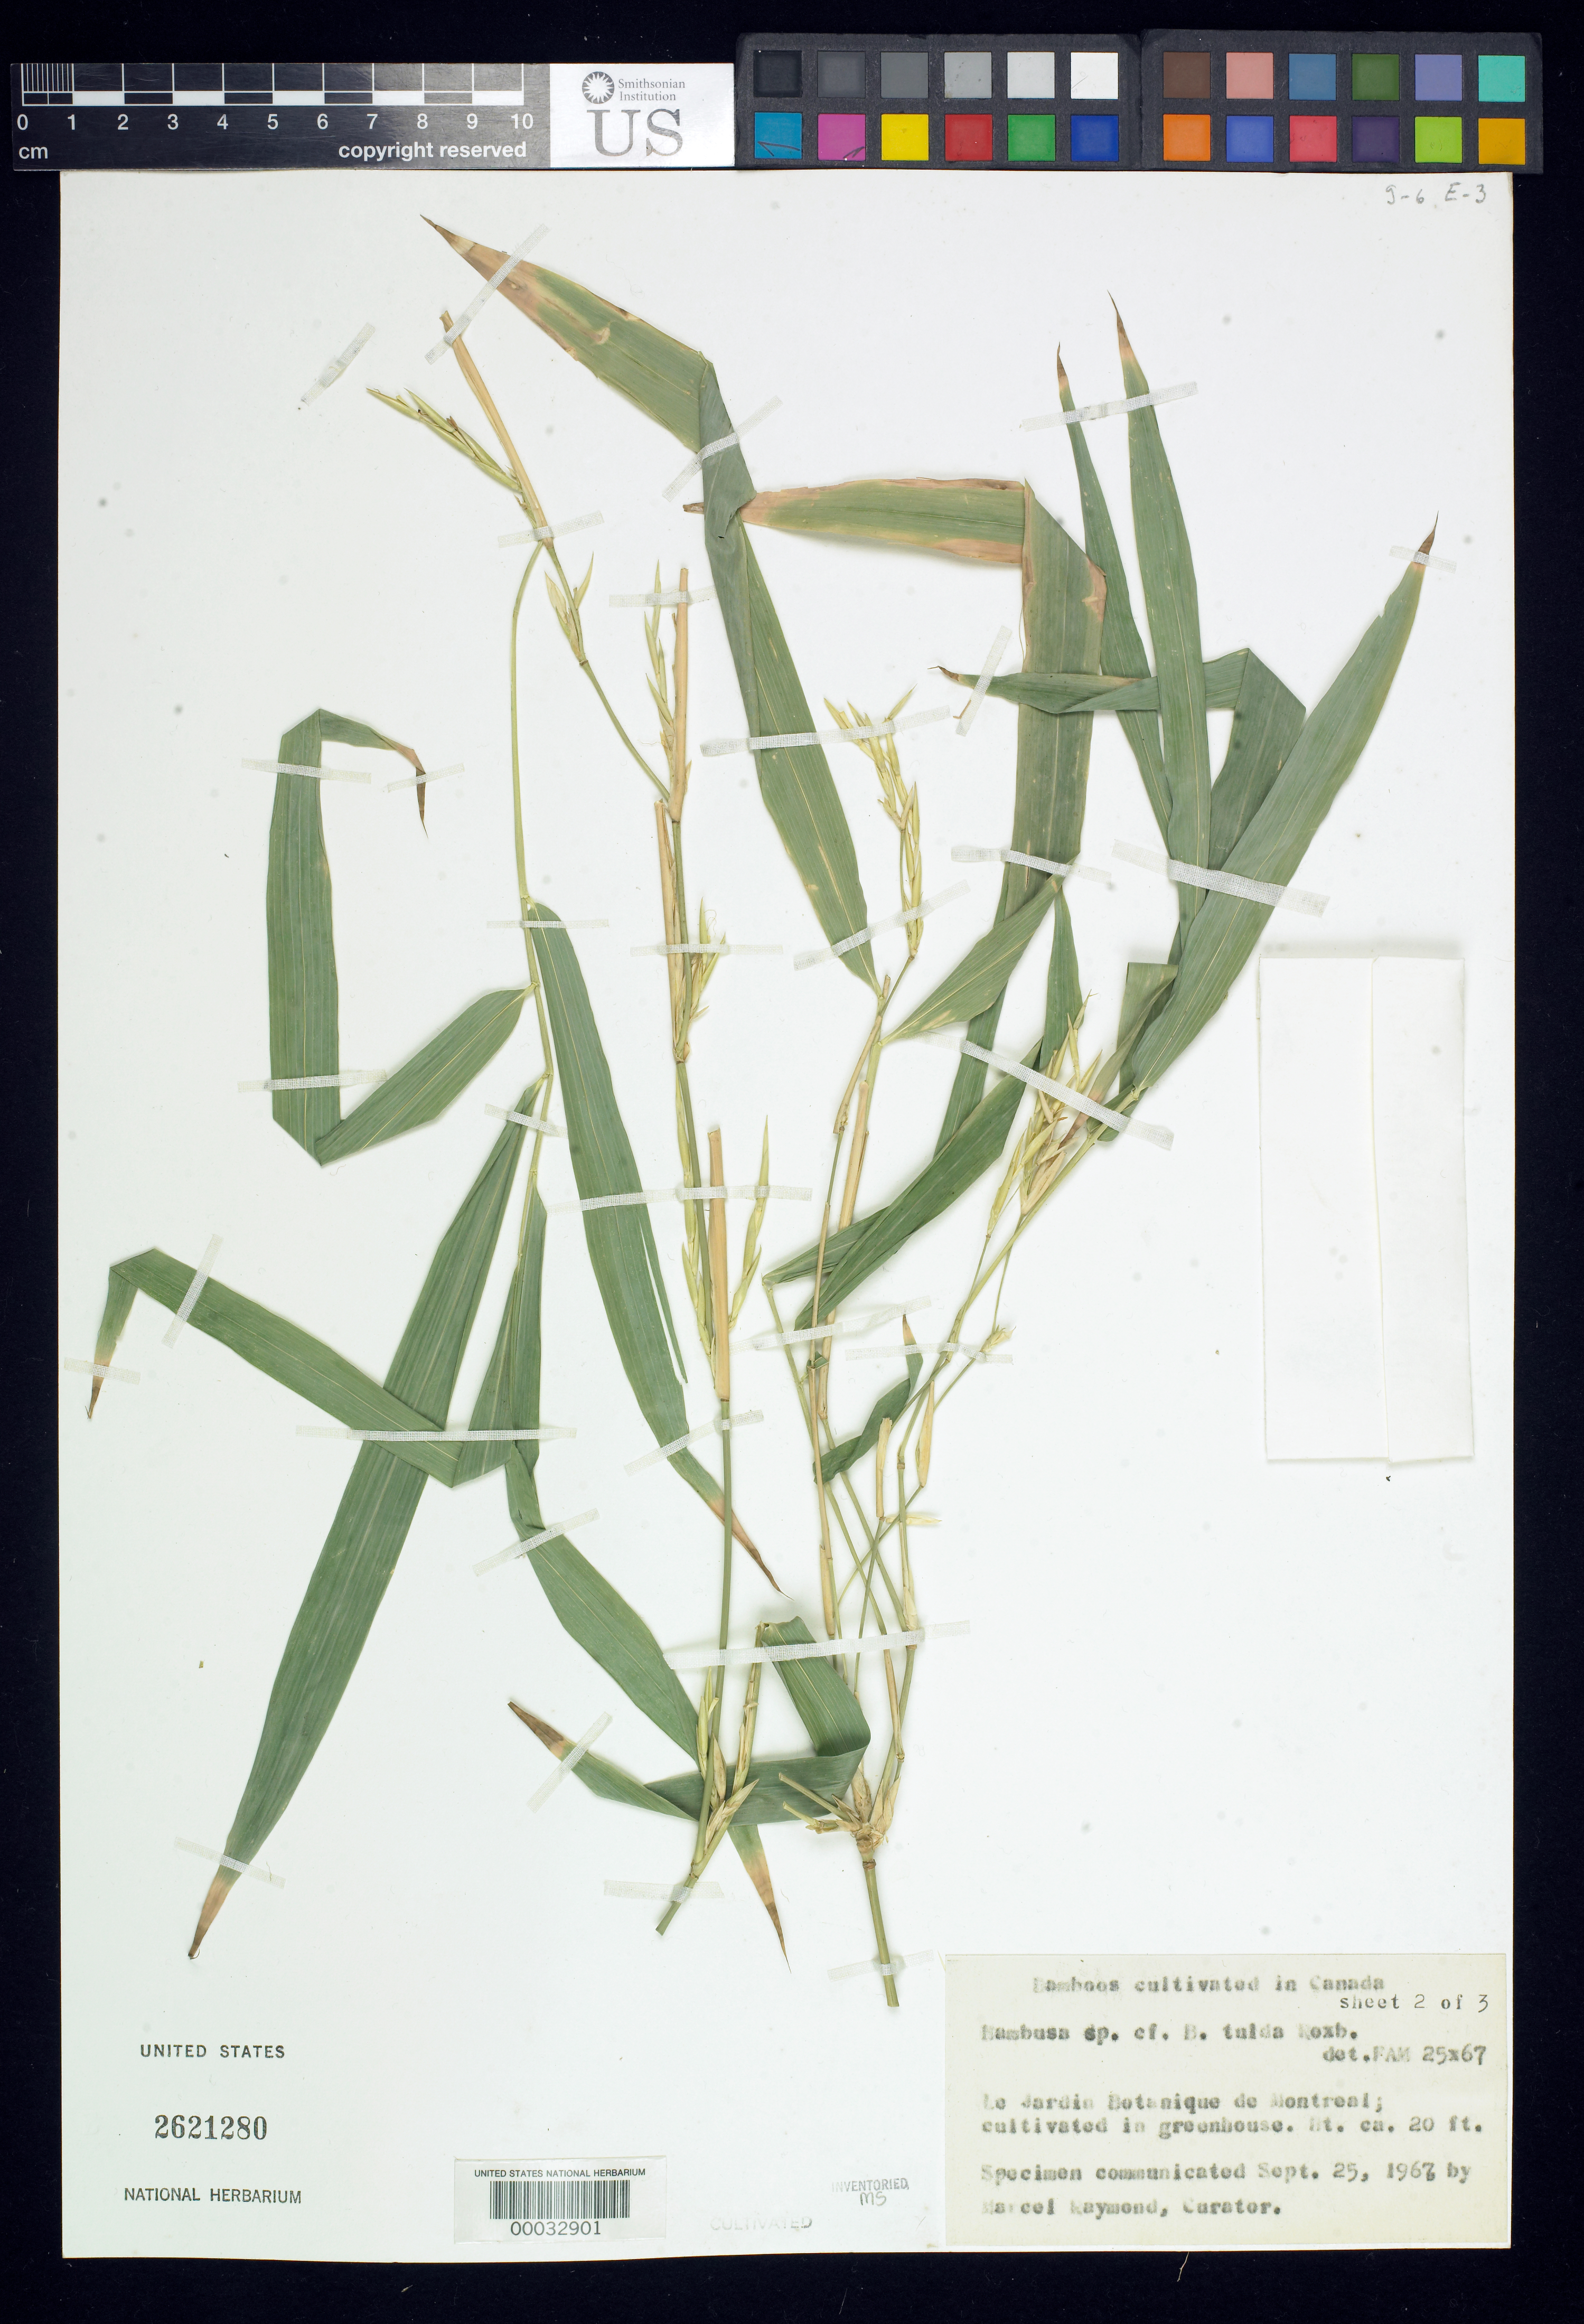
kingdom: Plantae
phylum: Tracheophyta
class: Liliopsida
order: Poales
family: Poaceae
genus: Bambusa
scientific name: Bambusa tulda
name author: Roxb.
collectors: M. Raymond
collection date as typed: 25 Sep 1967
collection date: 1967-09-25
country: Canada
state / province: Quebec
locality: Le jardin botanique de montreal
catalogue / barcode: US 2621280